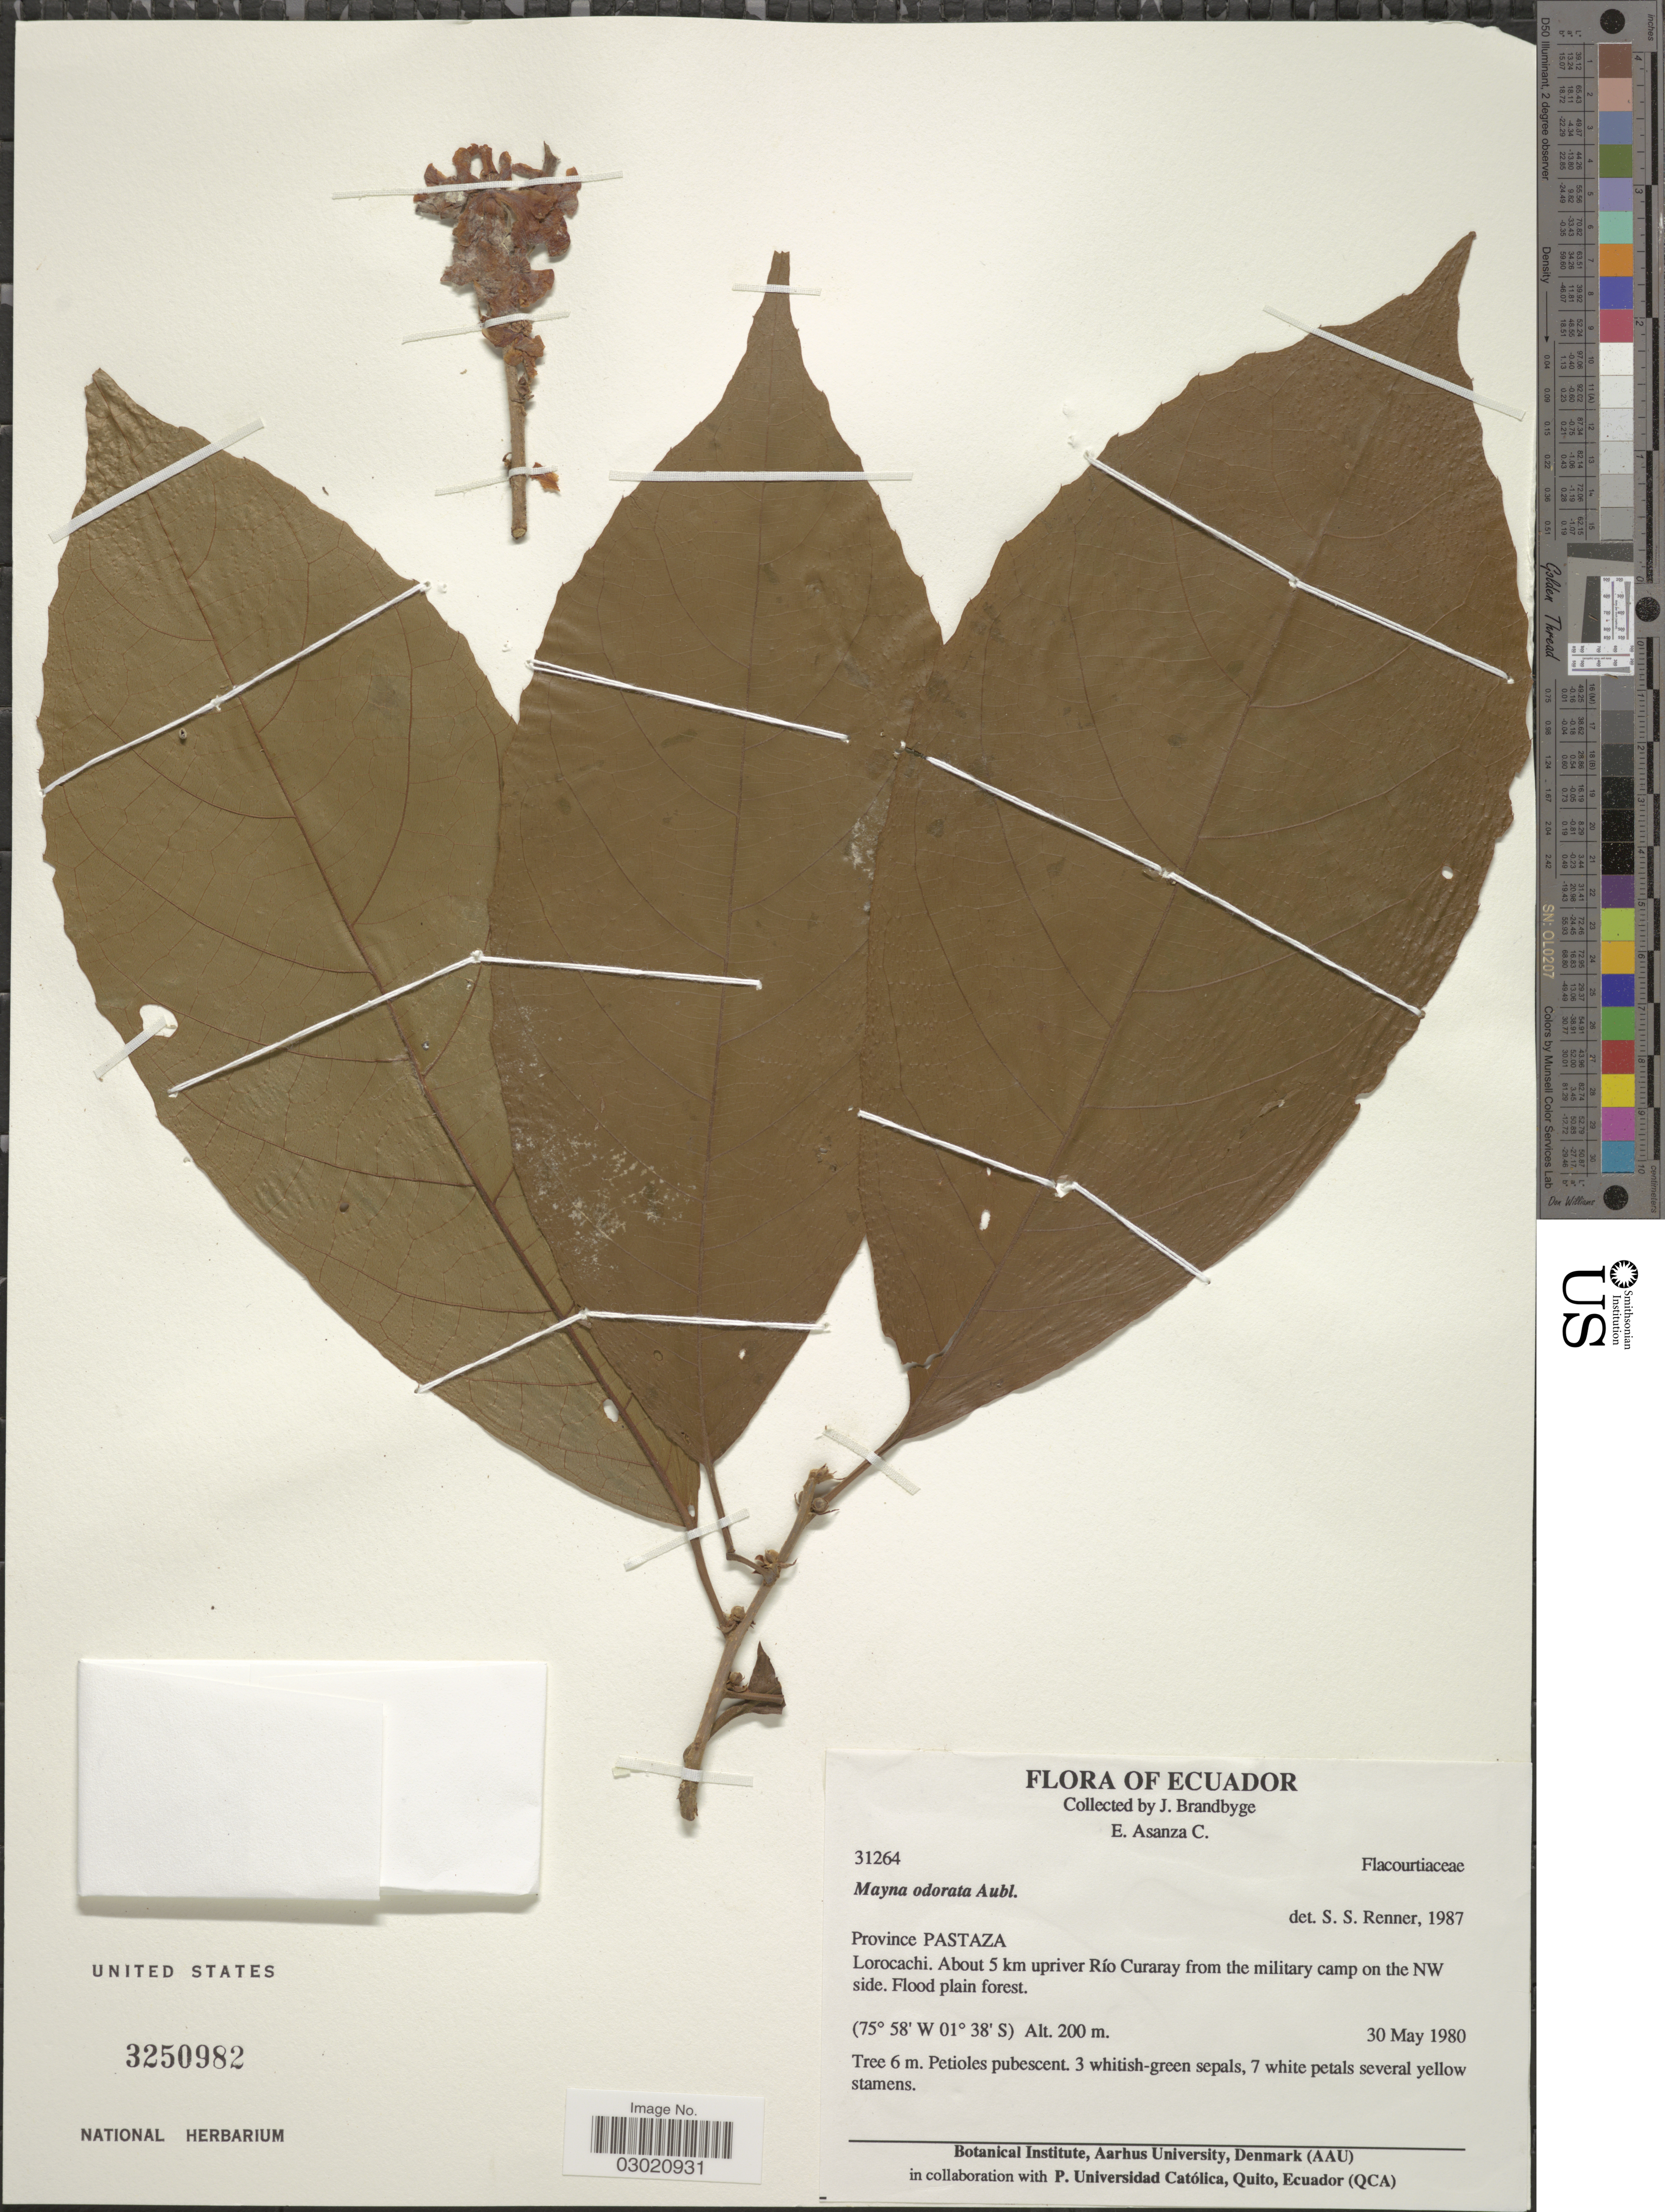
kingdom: Plantae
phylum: Tracheophyta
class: Magnoliopsida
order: Malpighiales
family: Achariaceae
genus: Mayna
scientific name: Mayna odorata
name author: Aubl.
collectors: E. Asanza C.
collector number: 31264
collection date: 1980-05-30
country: Ecuador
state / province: Pastaza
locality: Lorocachi. About 5 km upriver Río Curaray from the military camp on the NW side.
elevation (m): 200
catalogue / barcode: US 3250982